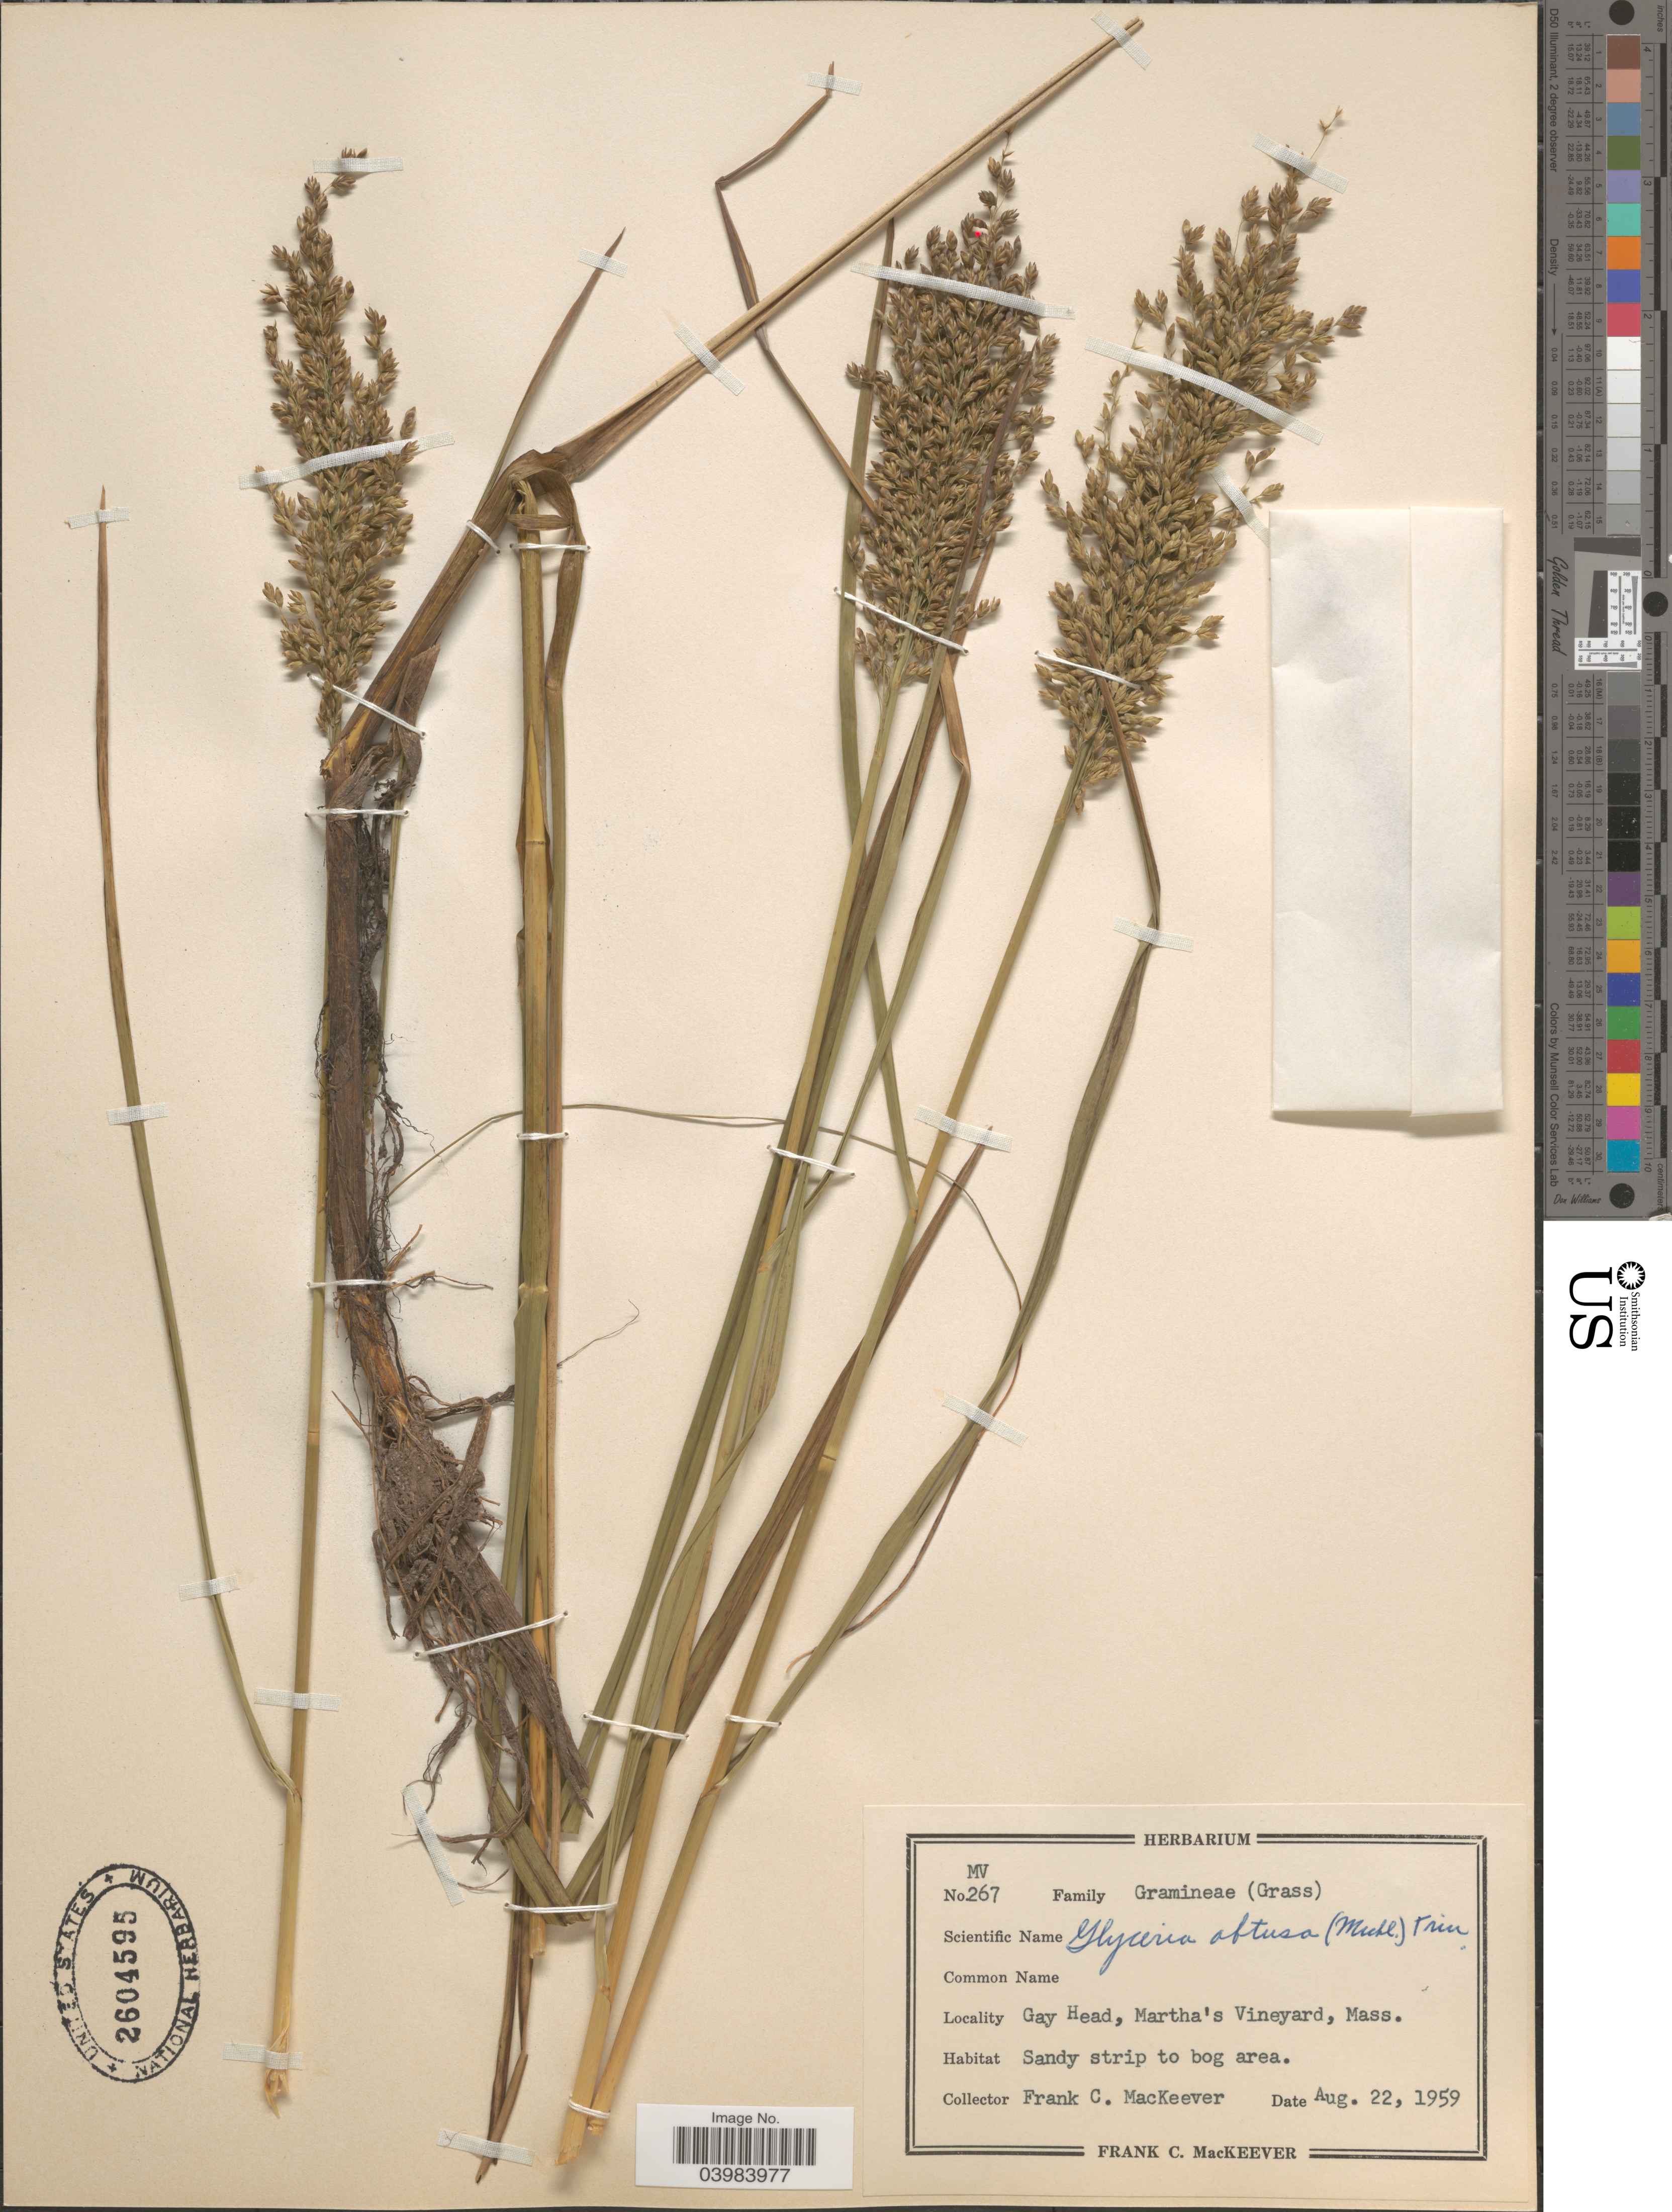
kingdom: Plantae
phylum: Tracheophyta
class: Liliopsida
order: Poales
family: Poaceae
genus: Glyceria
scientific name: Glyceria obtusa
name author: (Muhl.) Trin.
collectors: F. C. MacKeever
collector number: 267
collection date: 1959-08-22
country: United States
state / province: Massachusetts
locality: Gay Head, Martha's Vineyard. Sandy strip to bog area.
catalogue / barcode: US 2604595